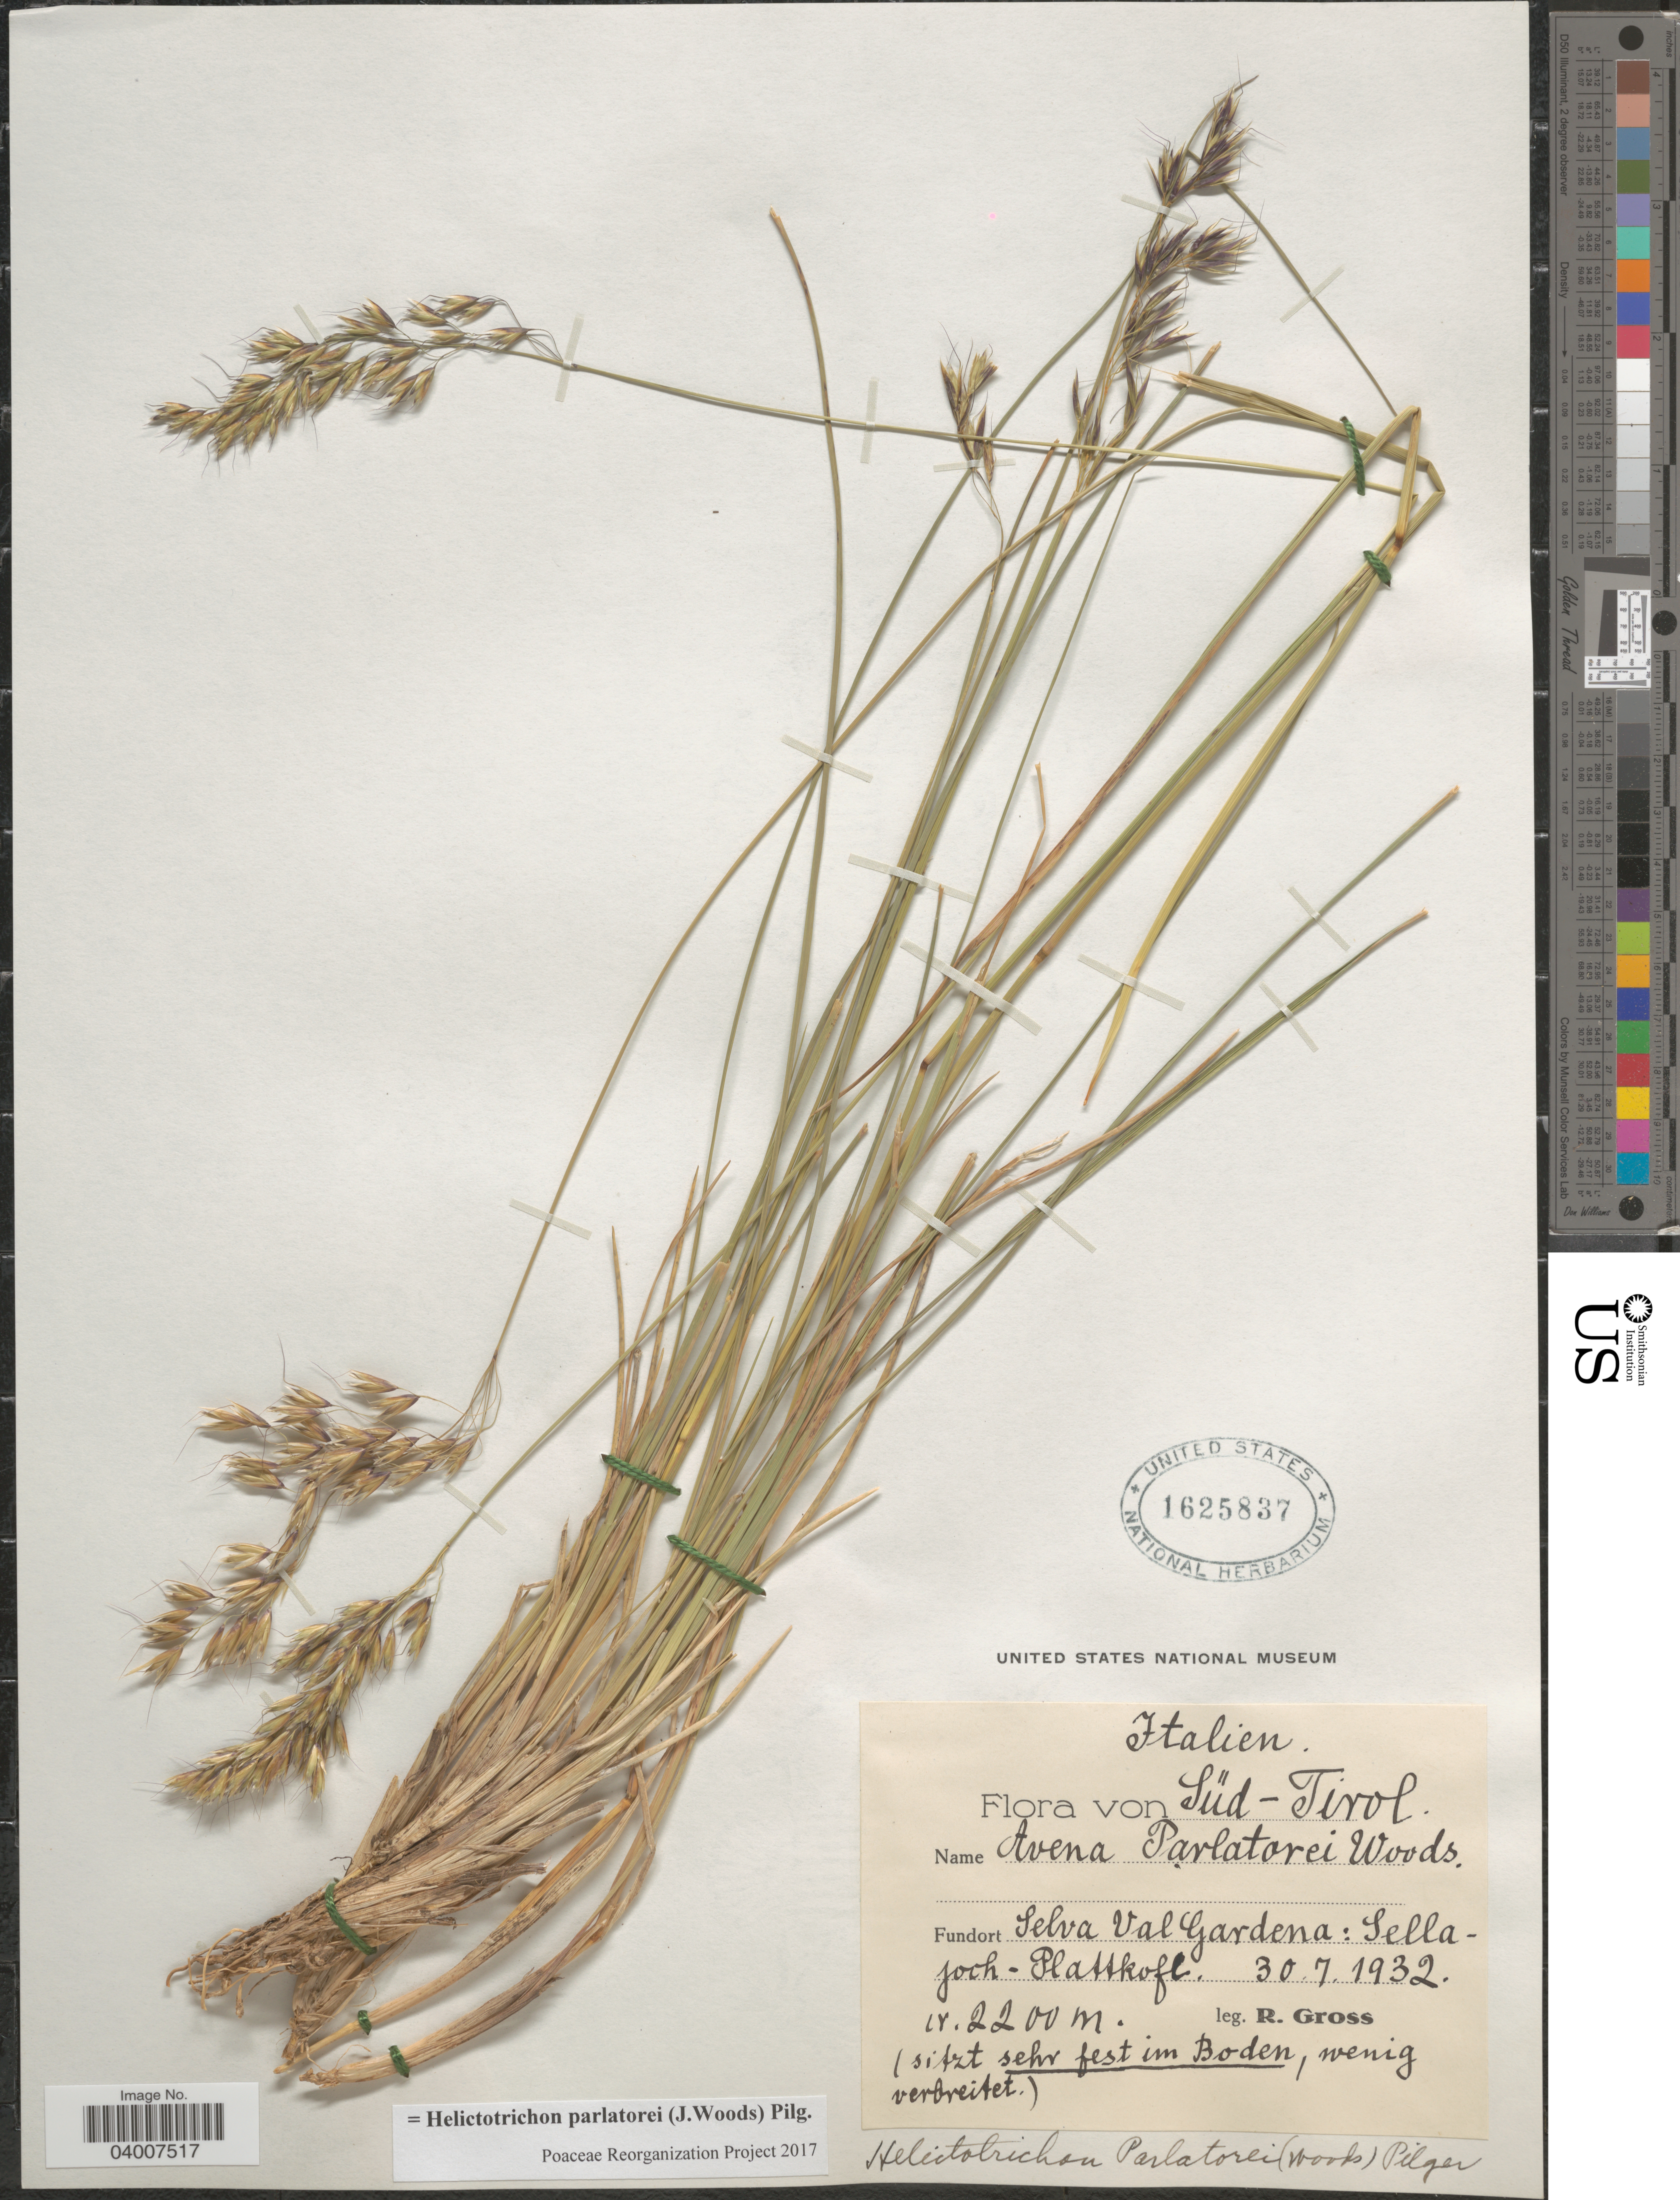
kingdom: Plantae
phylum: Tracheophyta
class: Liliopsida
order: Poales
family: Poaceae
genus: Helictotrichon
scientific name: Helictotrichon parlatorei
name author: (J. Woods) Pilg.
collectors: R. Gross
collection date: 1932-07-30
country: Italy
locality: Süd-Tirol. Selva Val Gardena: Sella-joch-Plattkofel.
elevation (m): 2200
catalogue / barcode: US 1625837